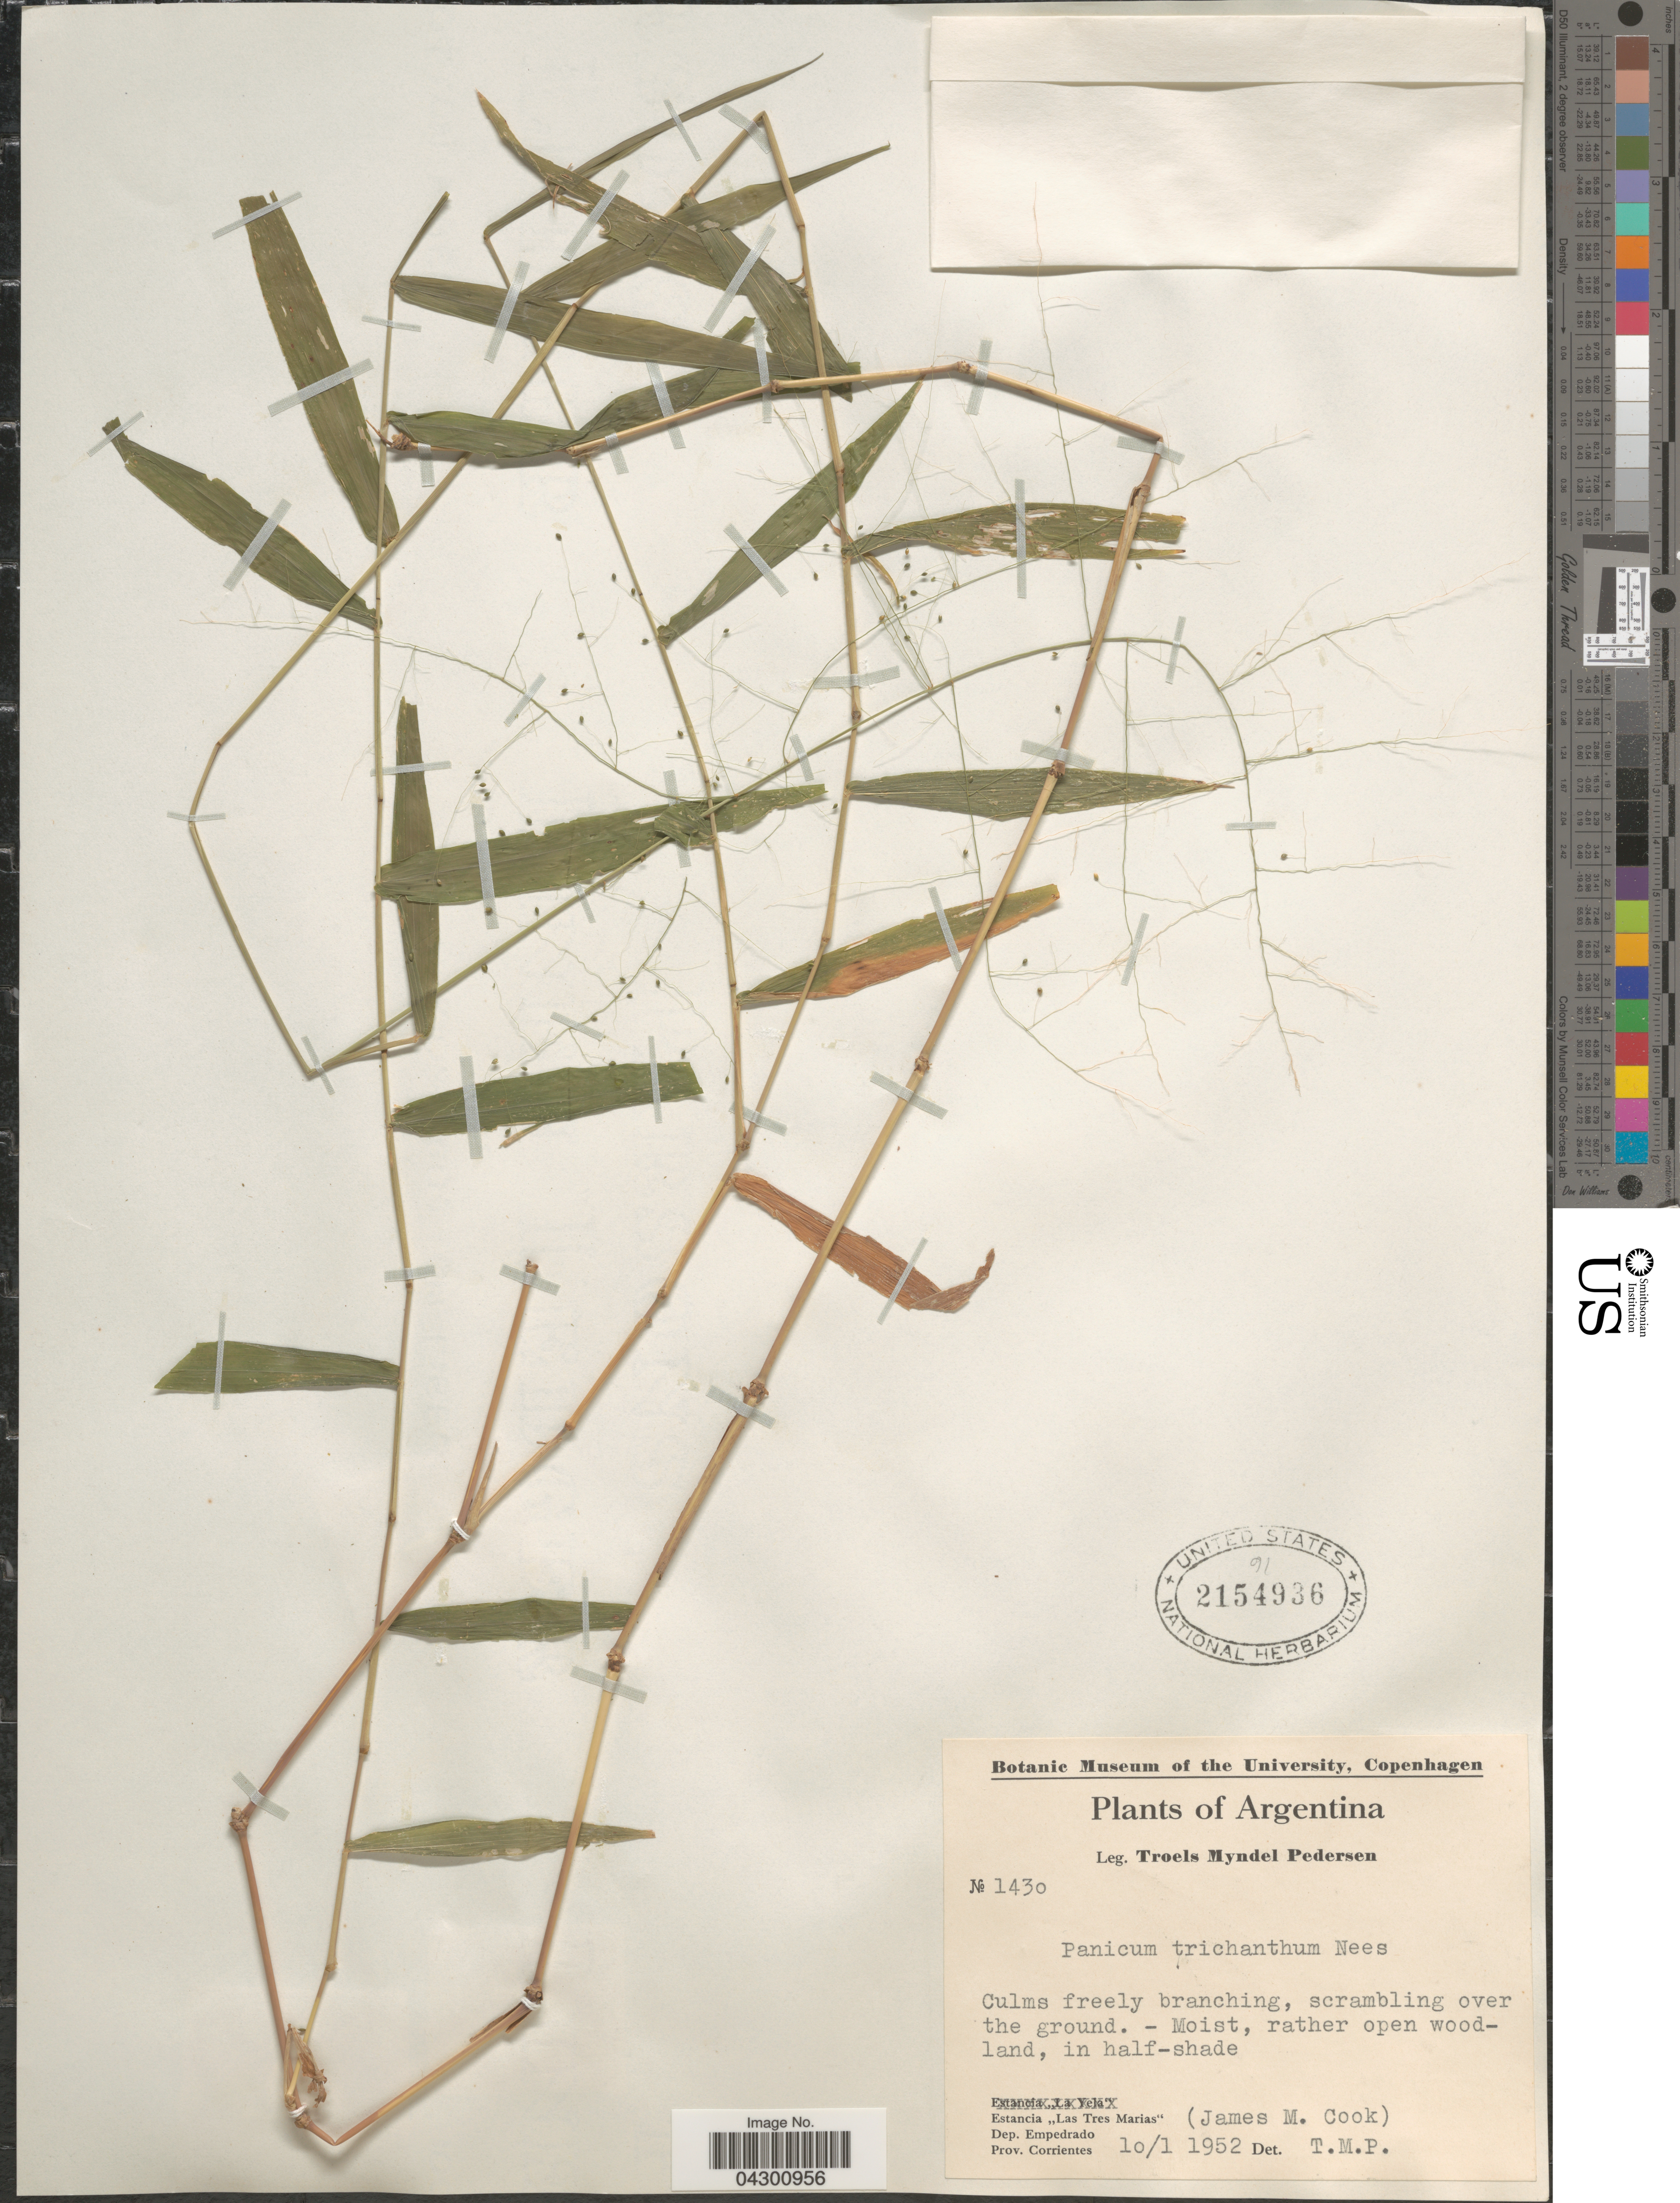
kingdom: Plantae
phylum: Tracheophyta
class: Liliopsida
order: Poales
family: Poaceae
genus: Panicum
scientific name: Panicum trichanthum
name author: Nees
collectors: T. Pederson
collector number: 1430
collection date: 1952-01-10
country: Argentina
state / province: Corrientes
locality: Estancia "Las Tres Marias". Dep. Empedrado.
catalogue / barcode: US 2154936